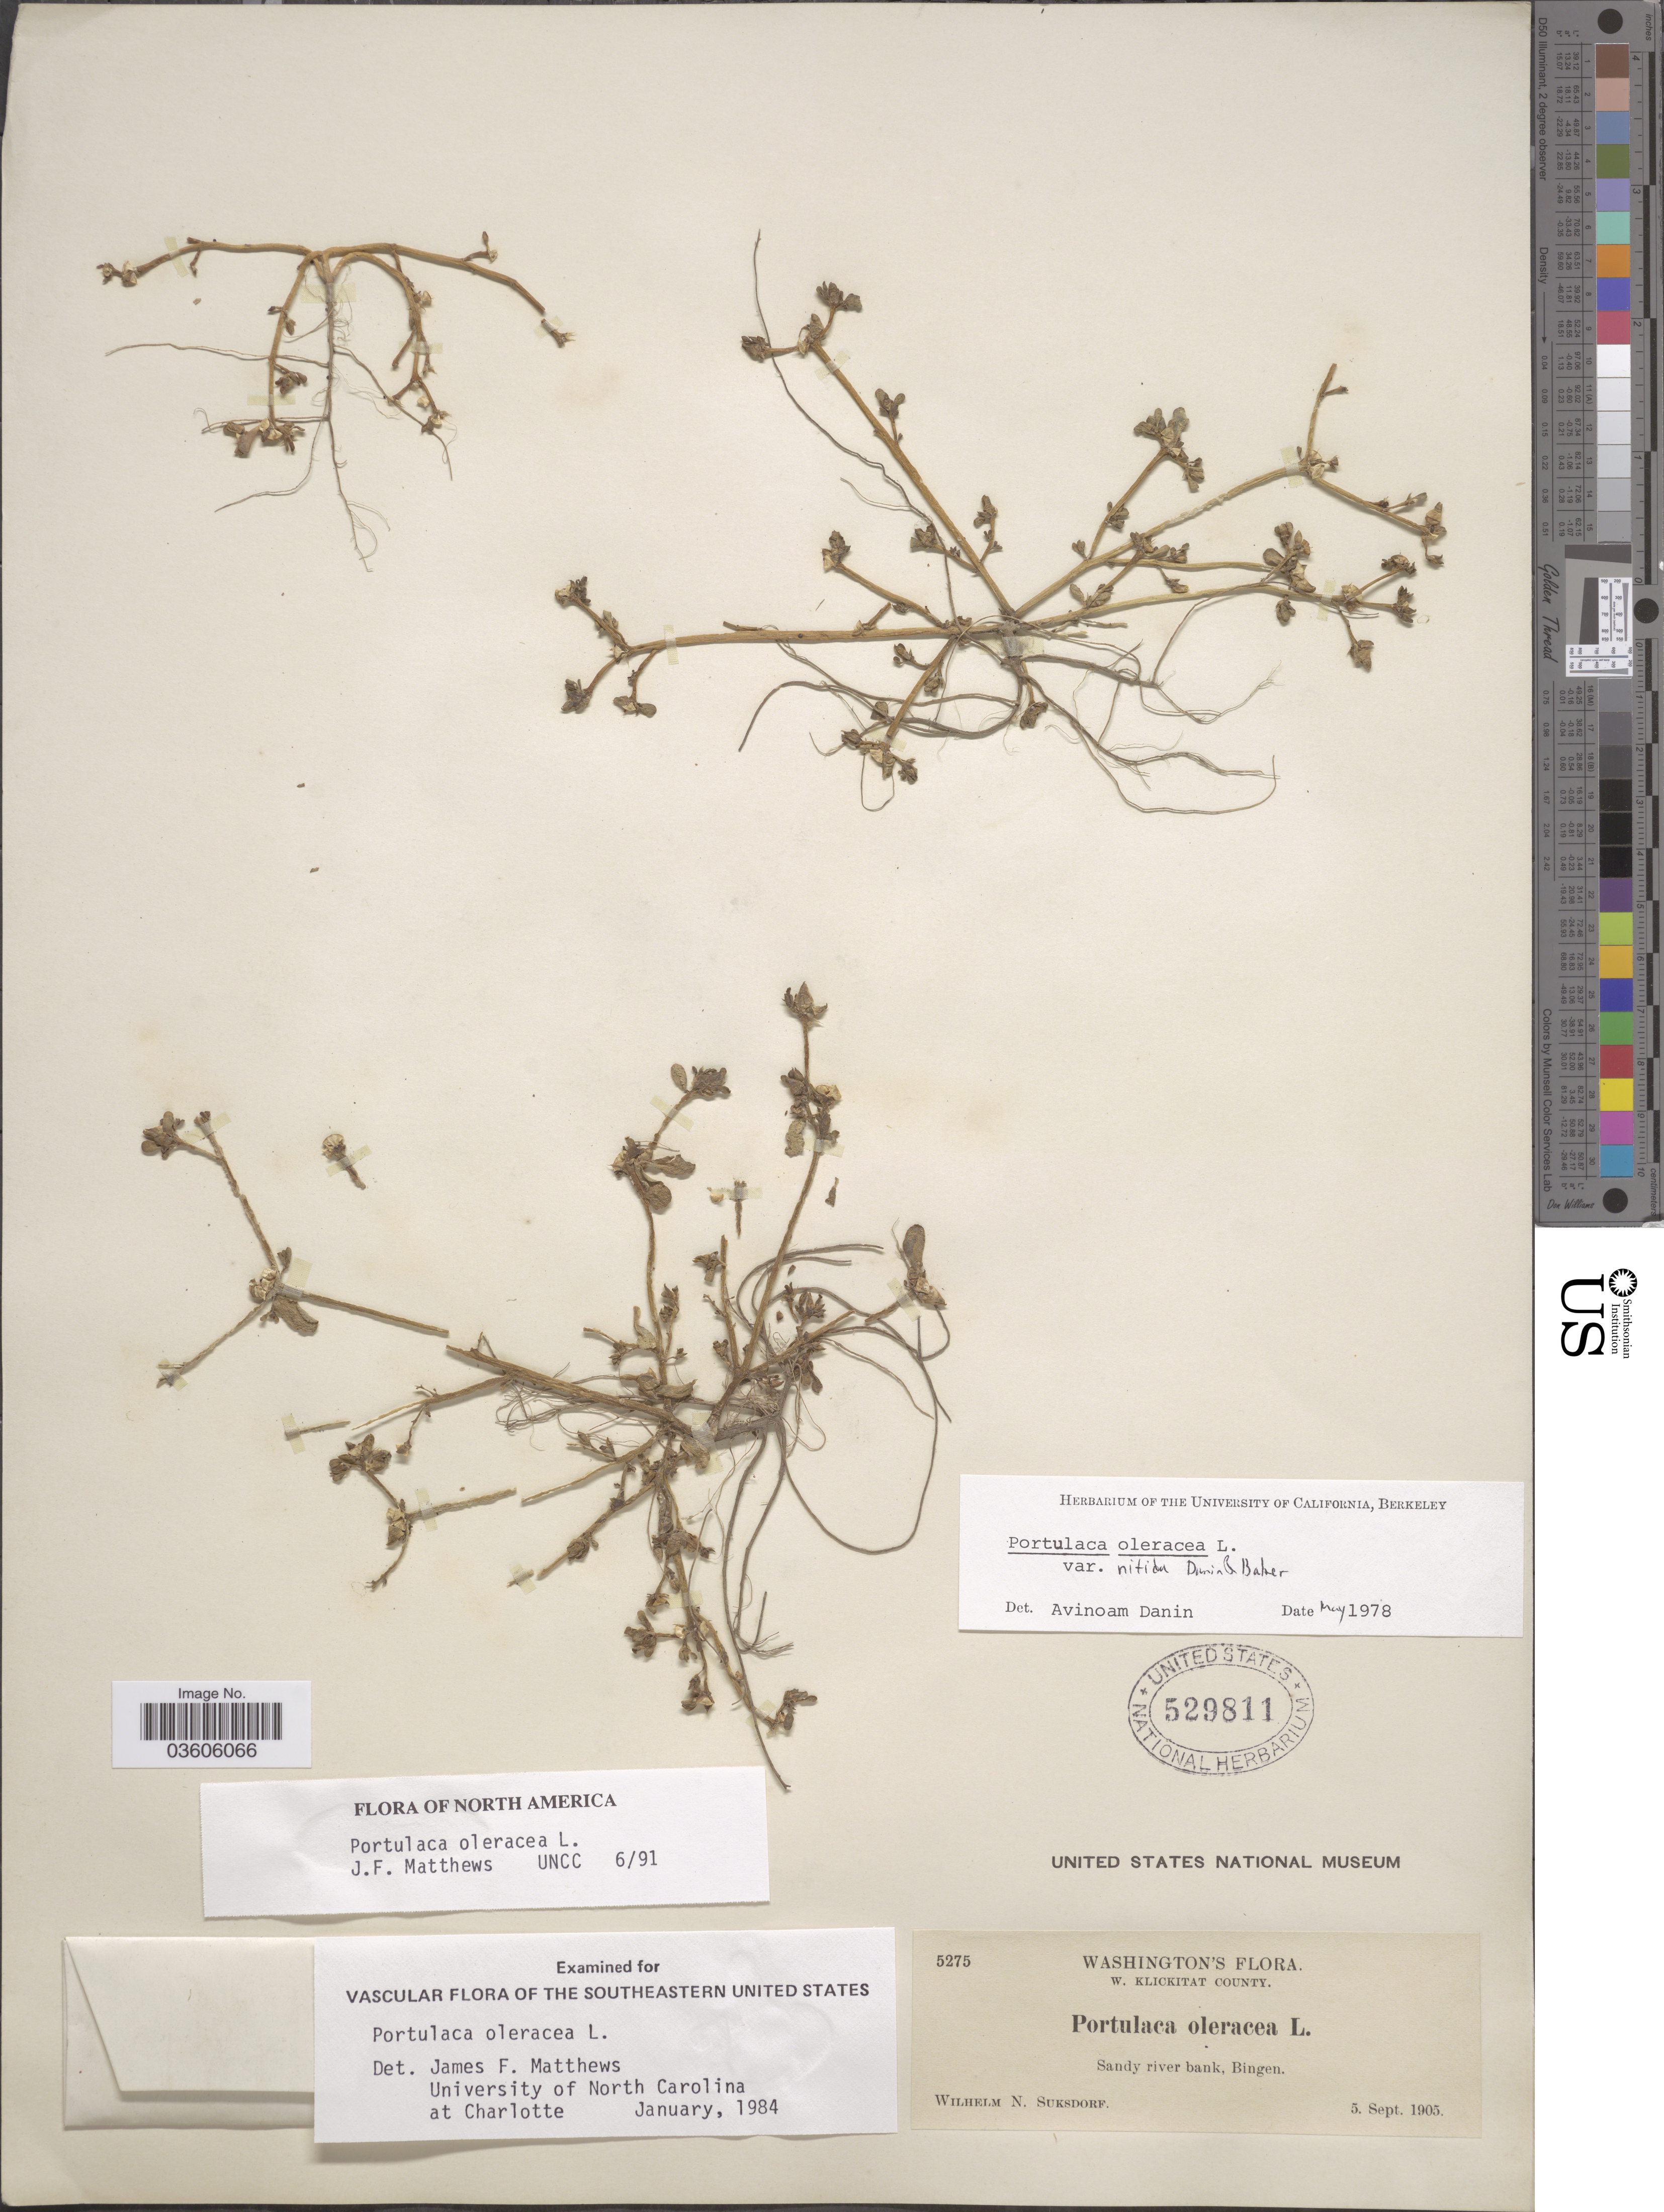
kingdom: Plantae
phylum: Tracheophyta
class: Magnoliopsida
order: Caryophyllales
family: Portulacaceae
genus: Portulaca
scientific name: Portulaca oleracea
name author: L.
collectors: W. N. Suksdorf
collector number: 5275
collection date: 1905-09-05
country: United States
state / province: Washington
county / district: Klickitat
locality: W. Klickitat County. Bingen.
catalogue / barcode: US 529811